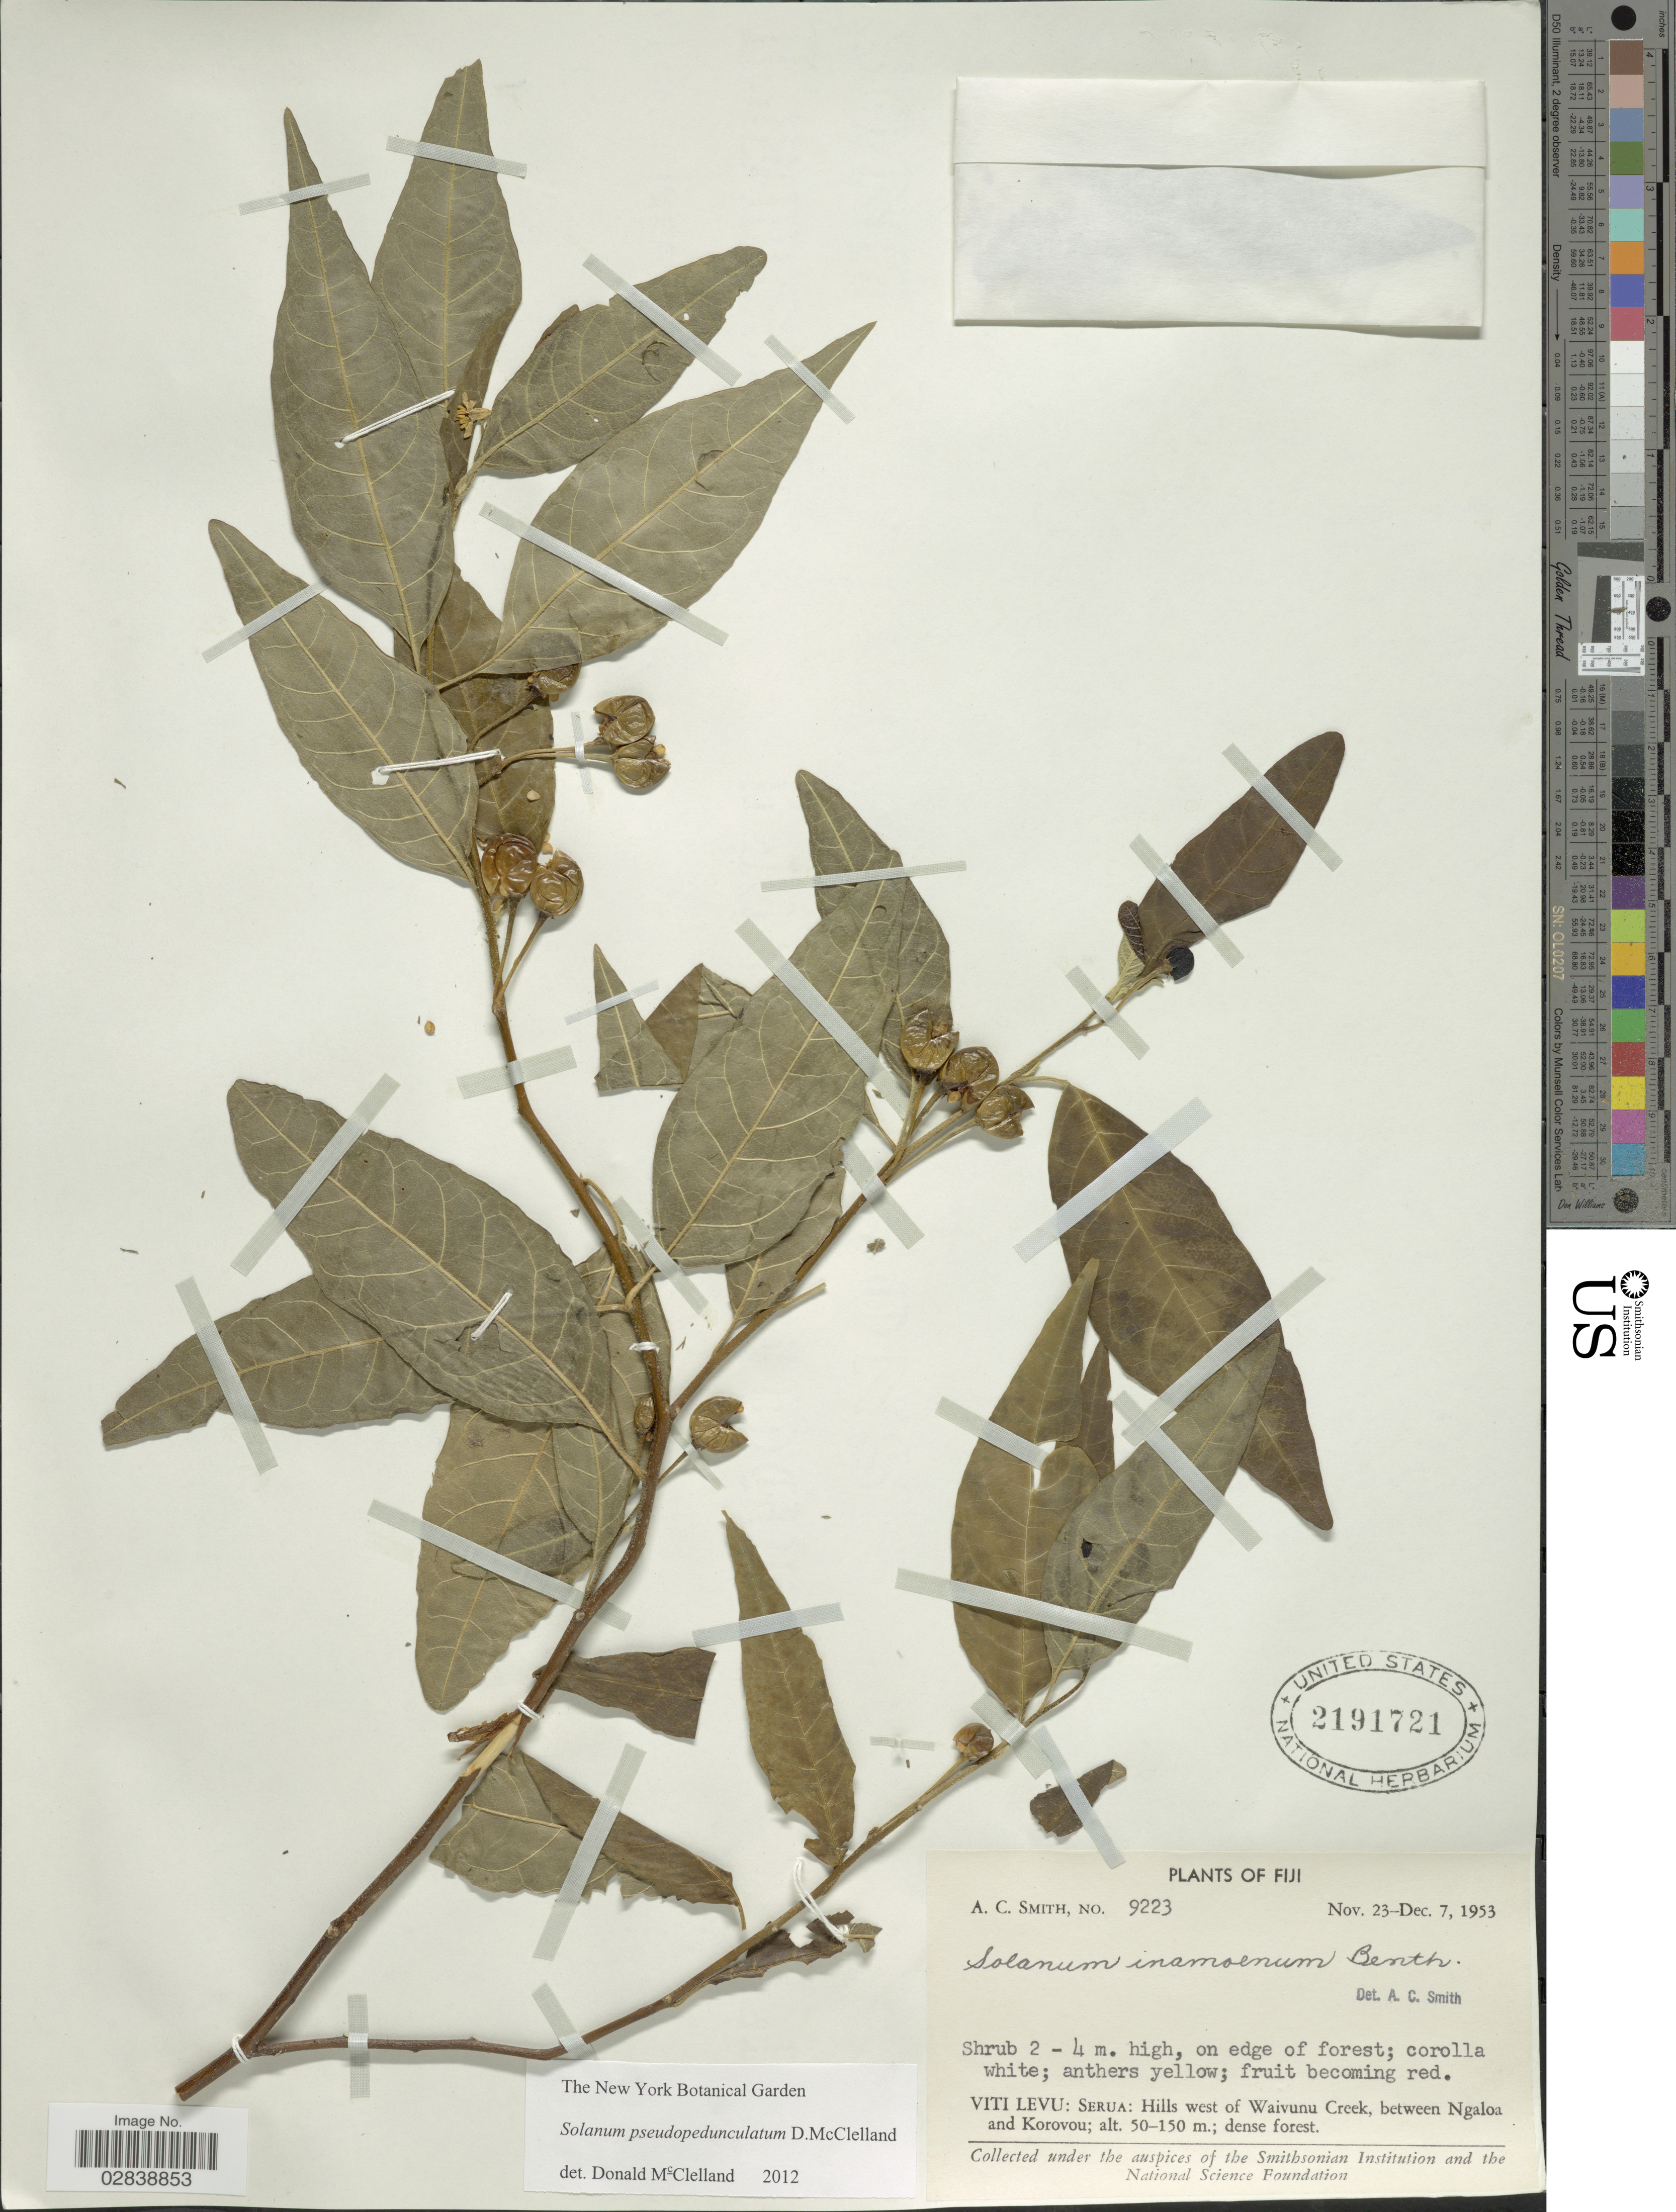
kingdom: Plantae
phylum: Tracheophyta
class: Magnoliopsida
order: Solanales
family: Solanaceae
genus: Solanum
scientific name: Solanum pseudopedunculatum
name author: D.H.R. McClell.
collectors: A. C. Smith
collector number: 9223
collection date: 1953-11-23/1953-12-07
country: Fiji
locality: Viti Levu: Serua: Hills west of Waivunu Creek, between Ngaloa and Korovou.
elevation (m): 50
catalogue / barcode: US 2191721